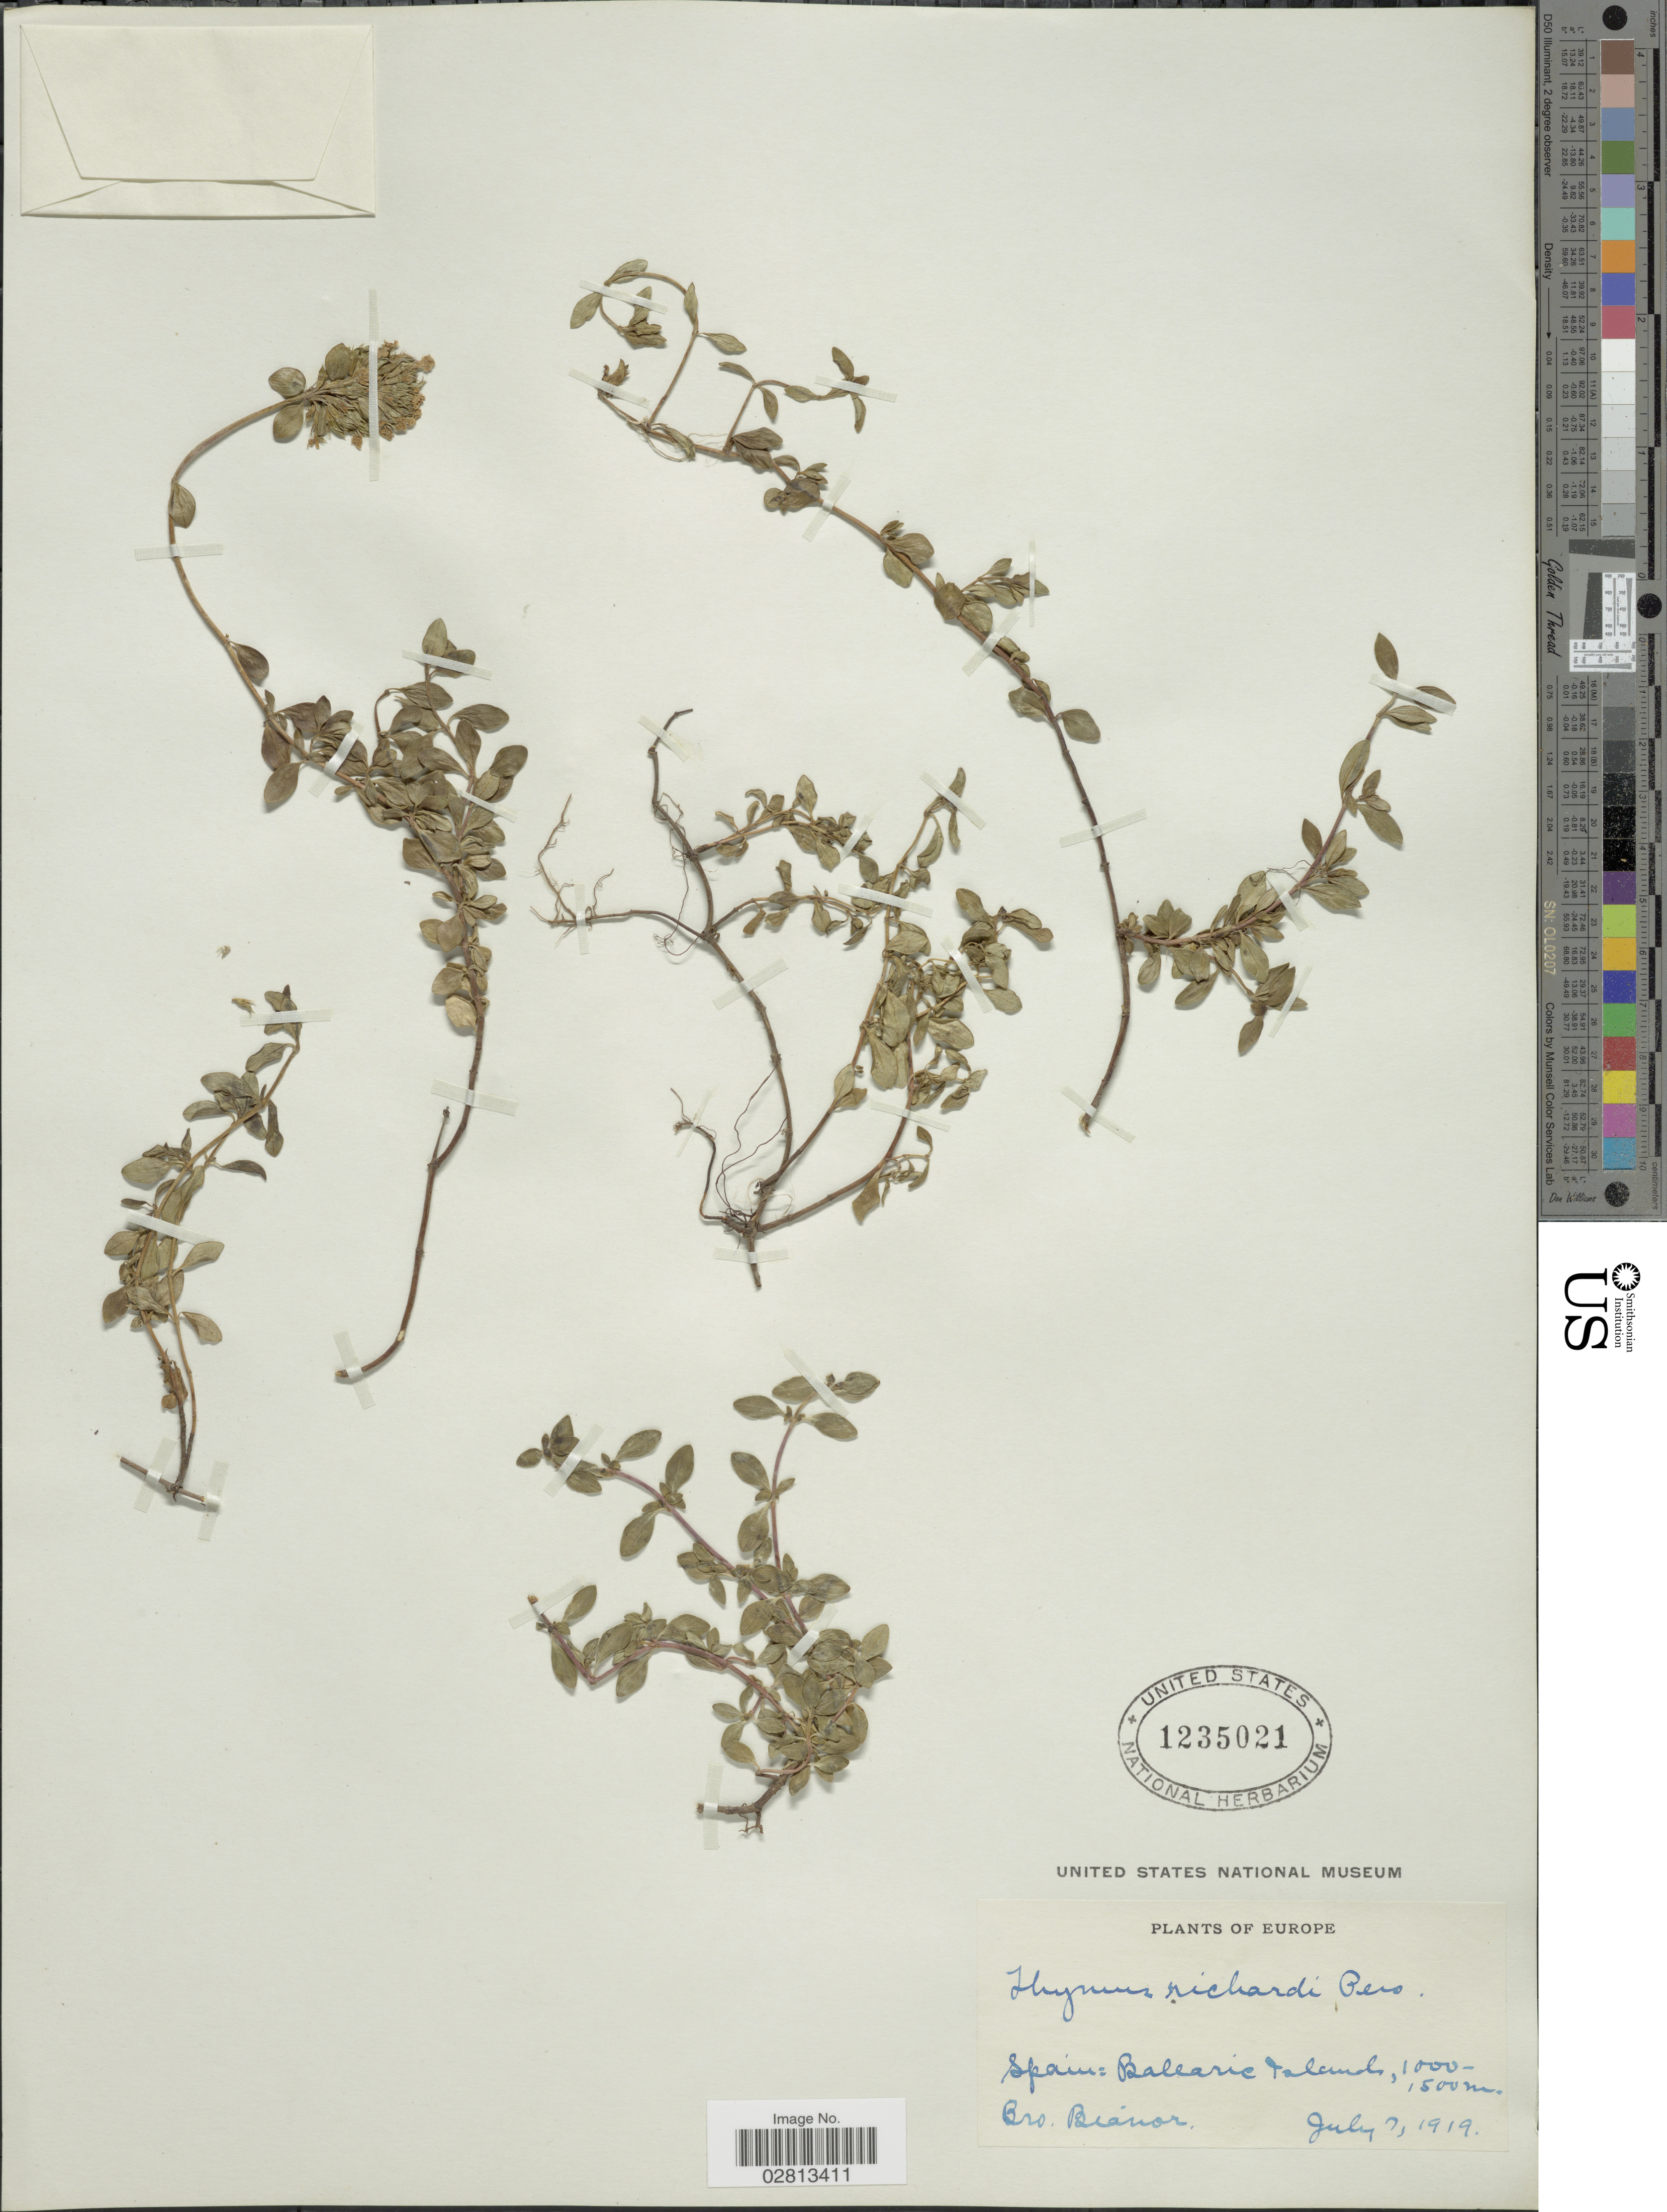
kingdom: Plantae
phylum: Tracheophyta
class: Magnoliopsida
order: Lamiales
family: Lamiaceae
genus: Thymus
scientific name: Thymus richardii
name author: Pers.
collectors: Bianor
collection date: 1919-07-07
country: Spain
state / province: Islas Baleares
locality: Balearic Island.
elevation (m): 1000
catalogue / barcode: US 1235021